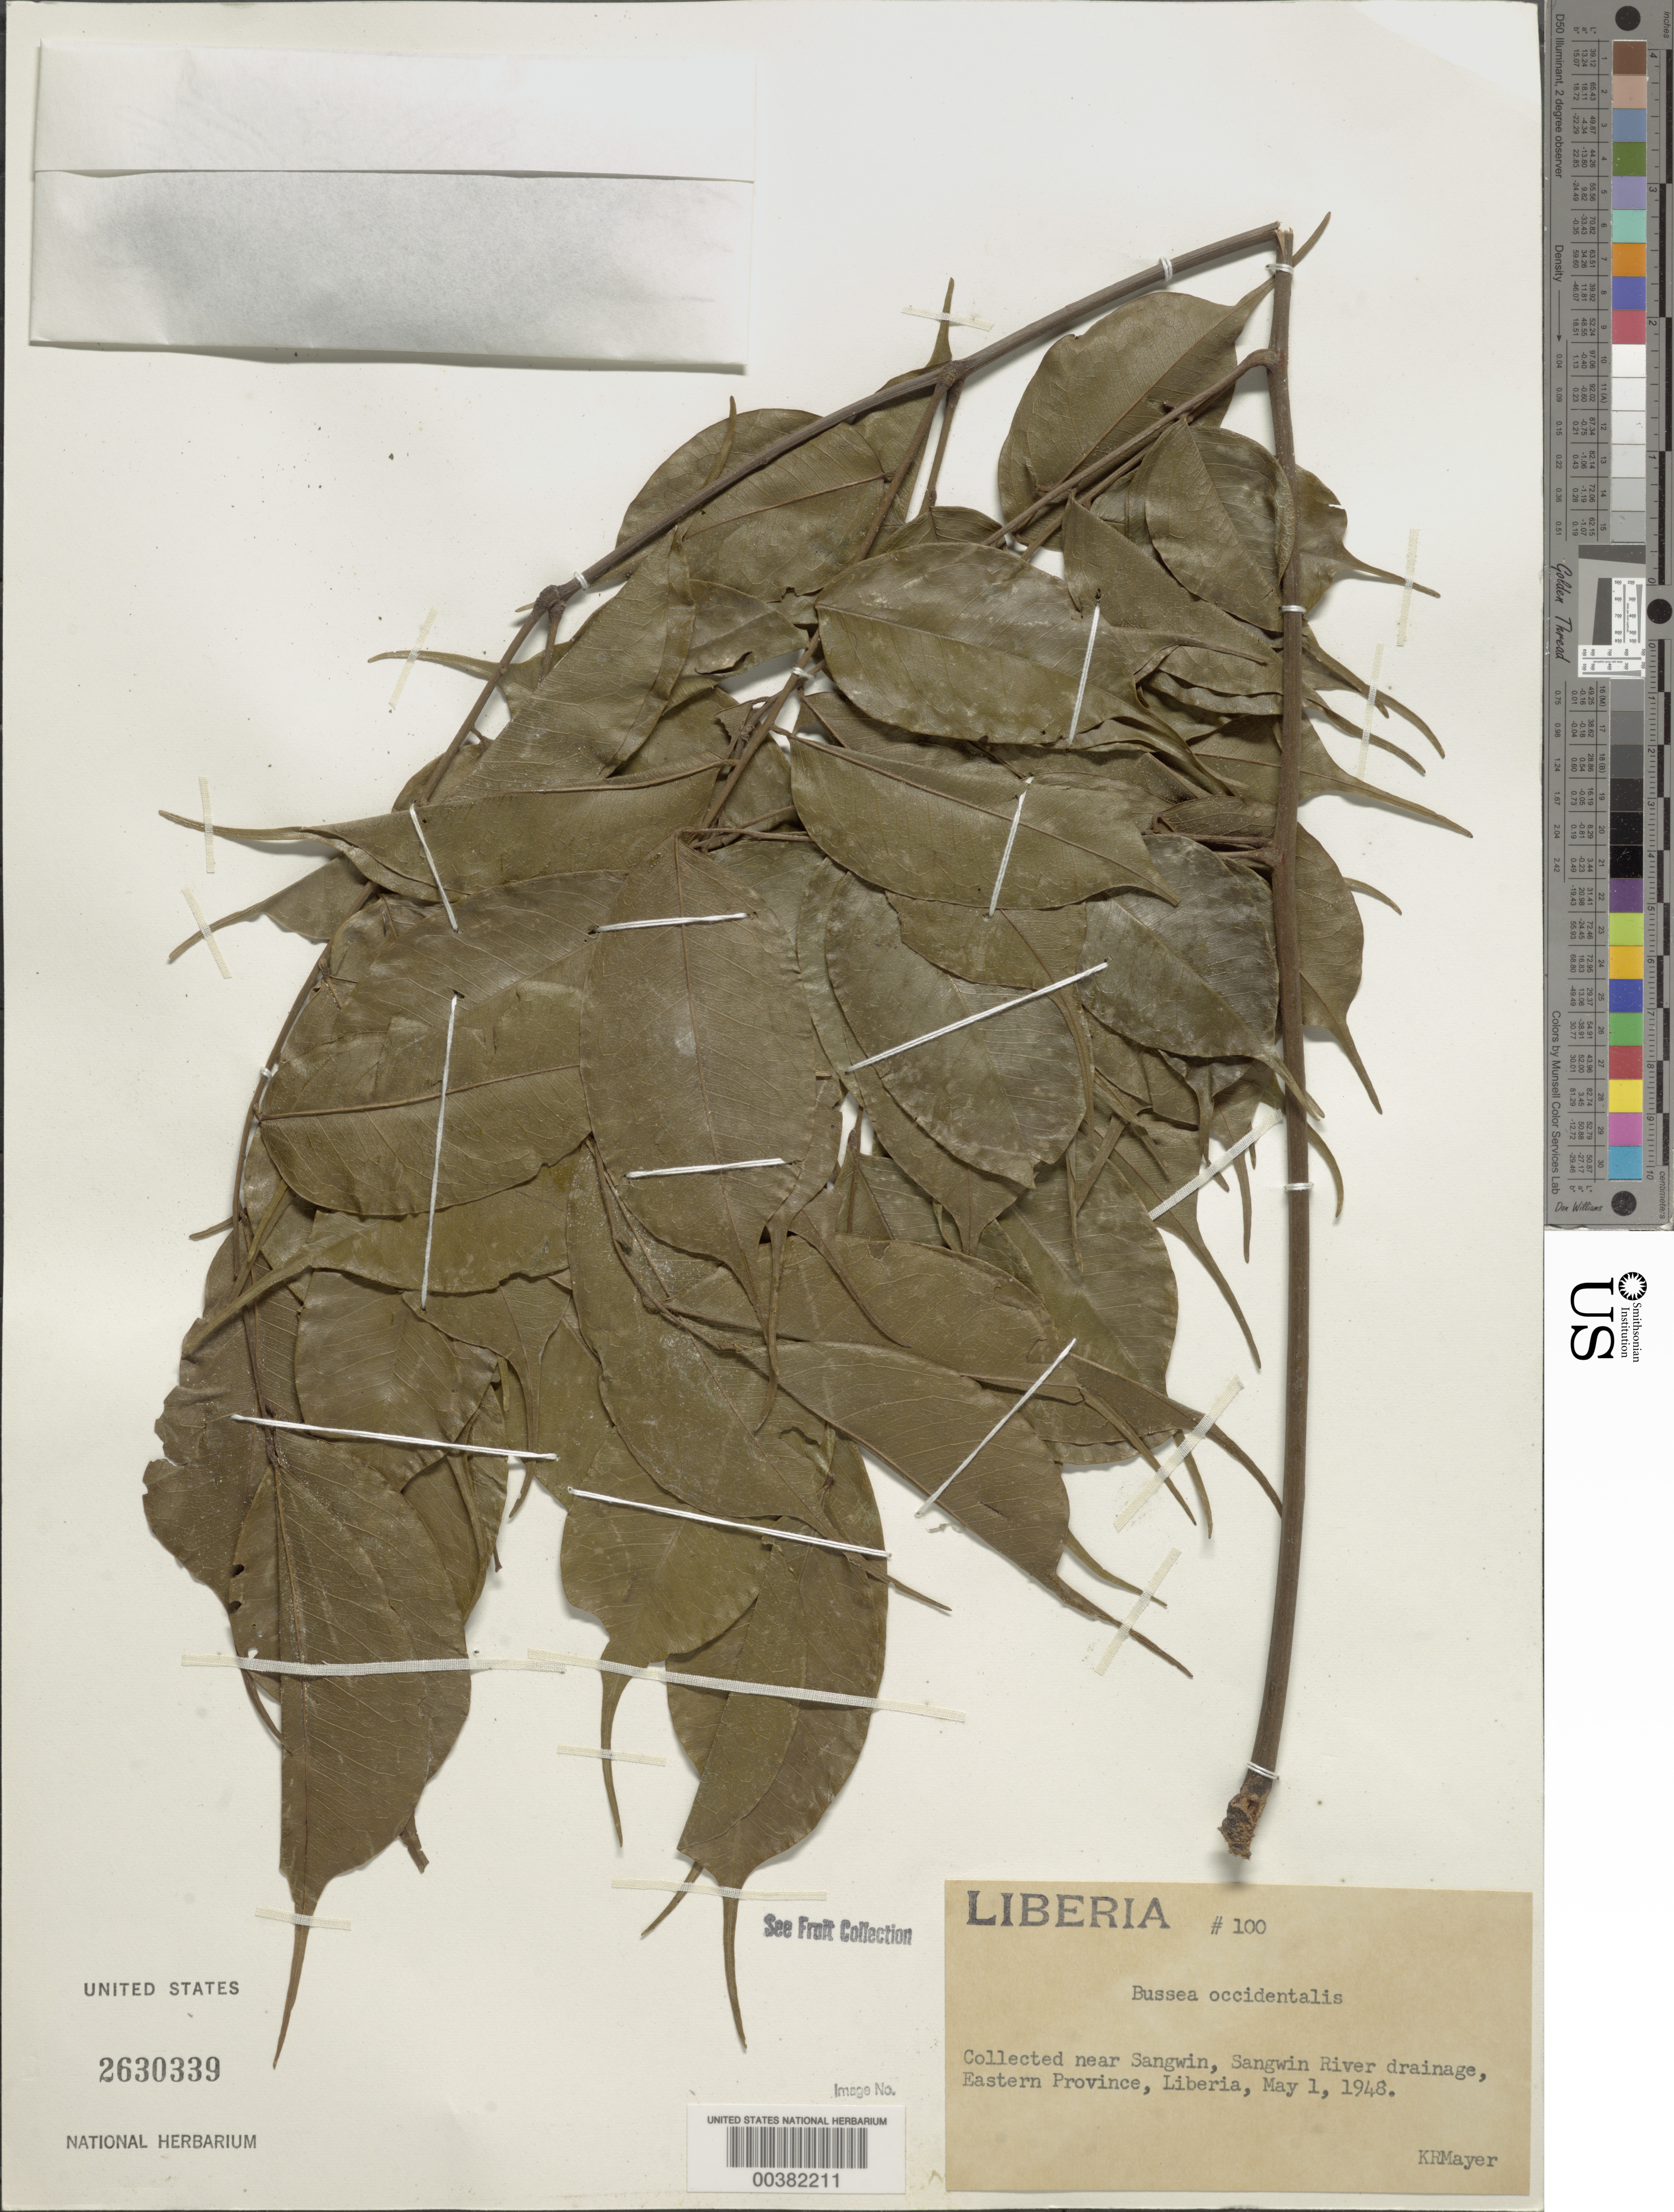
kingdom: Plantae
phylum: Tracheophyta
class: Magnoliopsida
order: Fabales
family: Fabaceae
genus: Bussea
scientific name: Bussea occidentalis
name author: Hutch.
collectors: K. R. Mayer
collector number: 100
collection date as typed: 01 May 1948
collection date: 1948-05-01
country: Liberia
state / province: Sinoe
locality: Near Sangwin, Sanwin River drainage, eastern prov.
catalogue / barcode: US 2630339